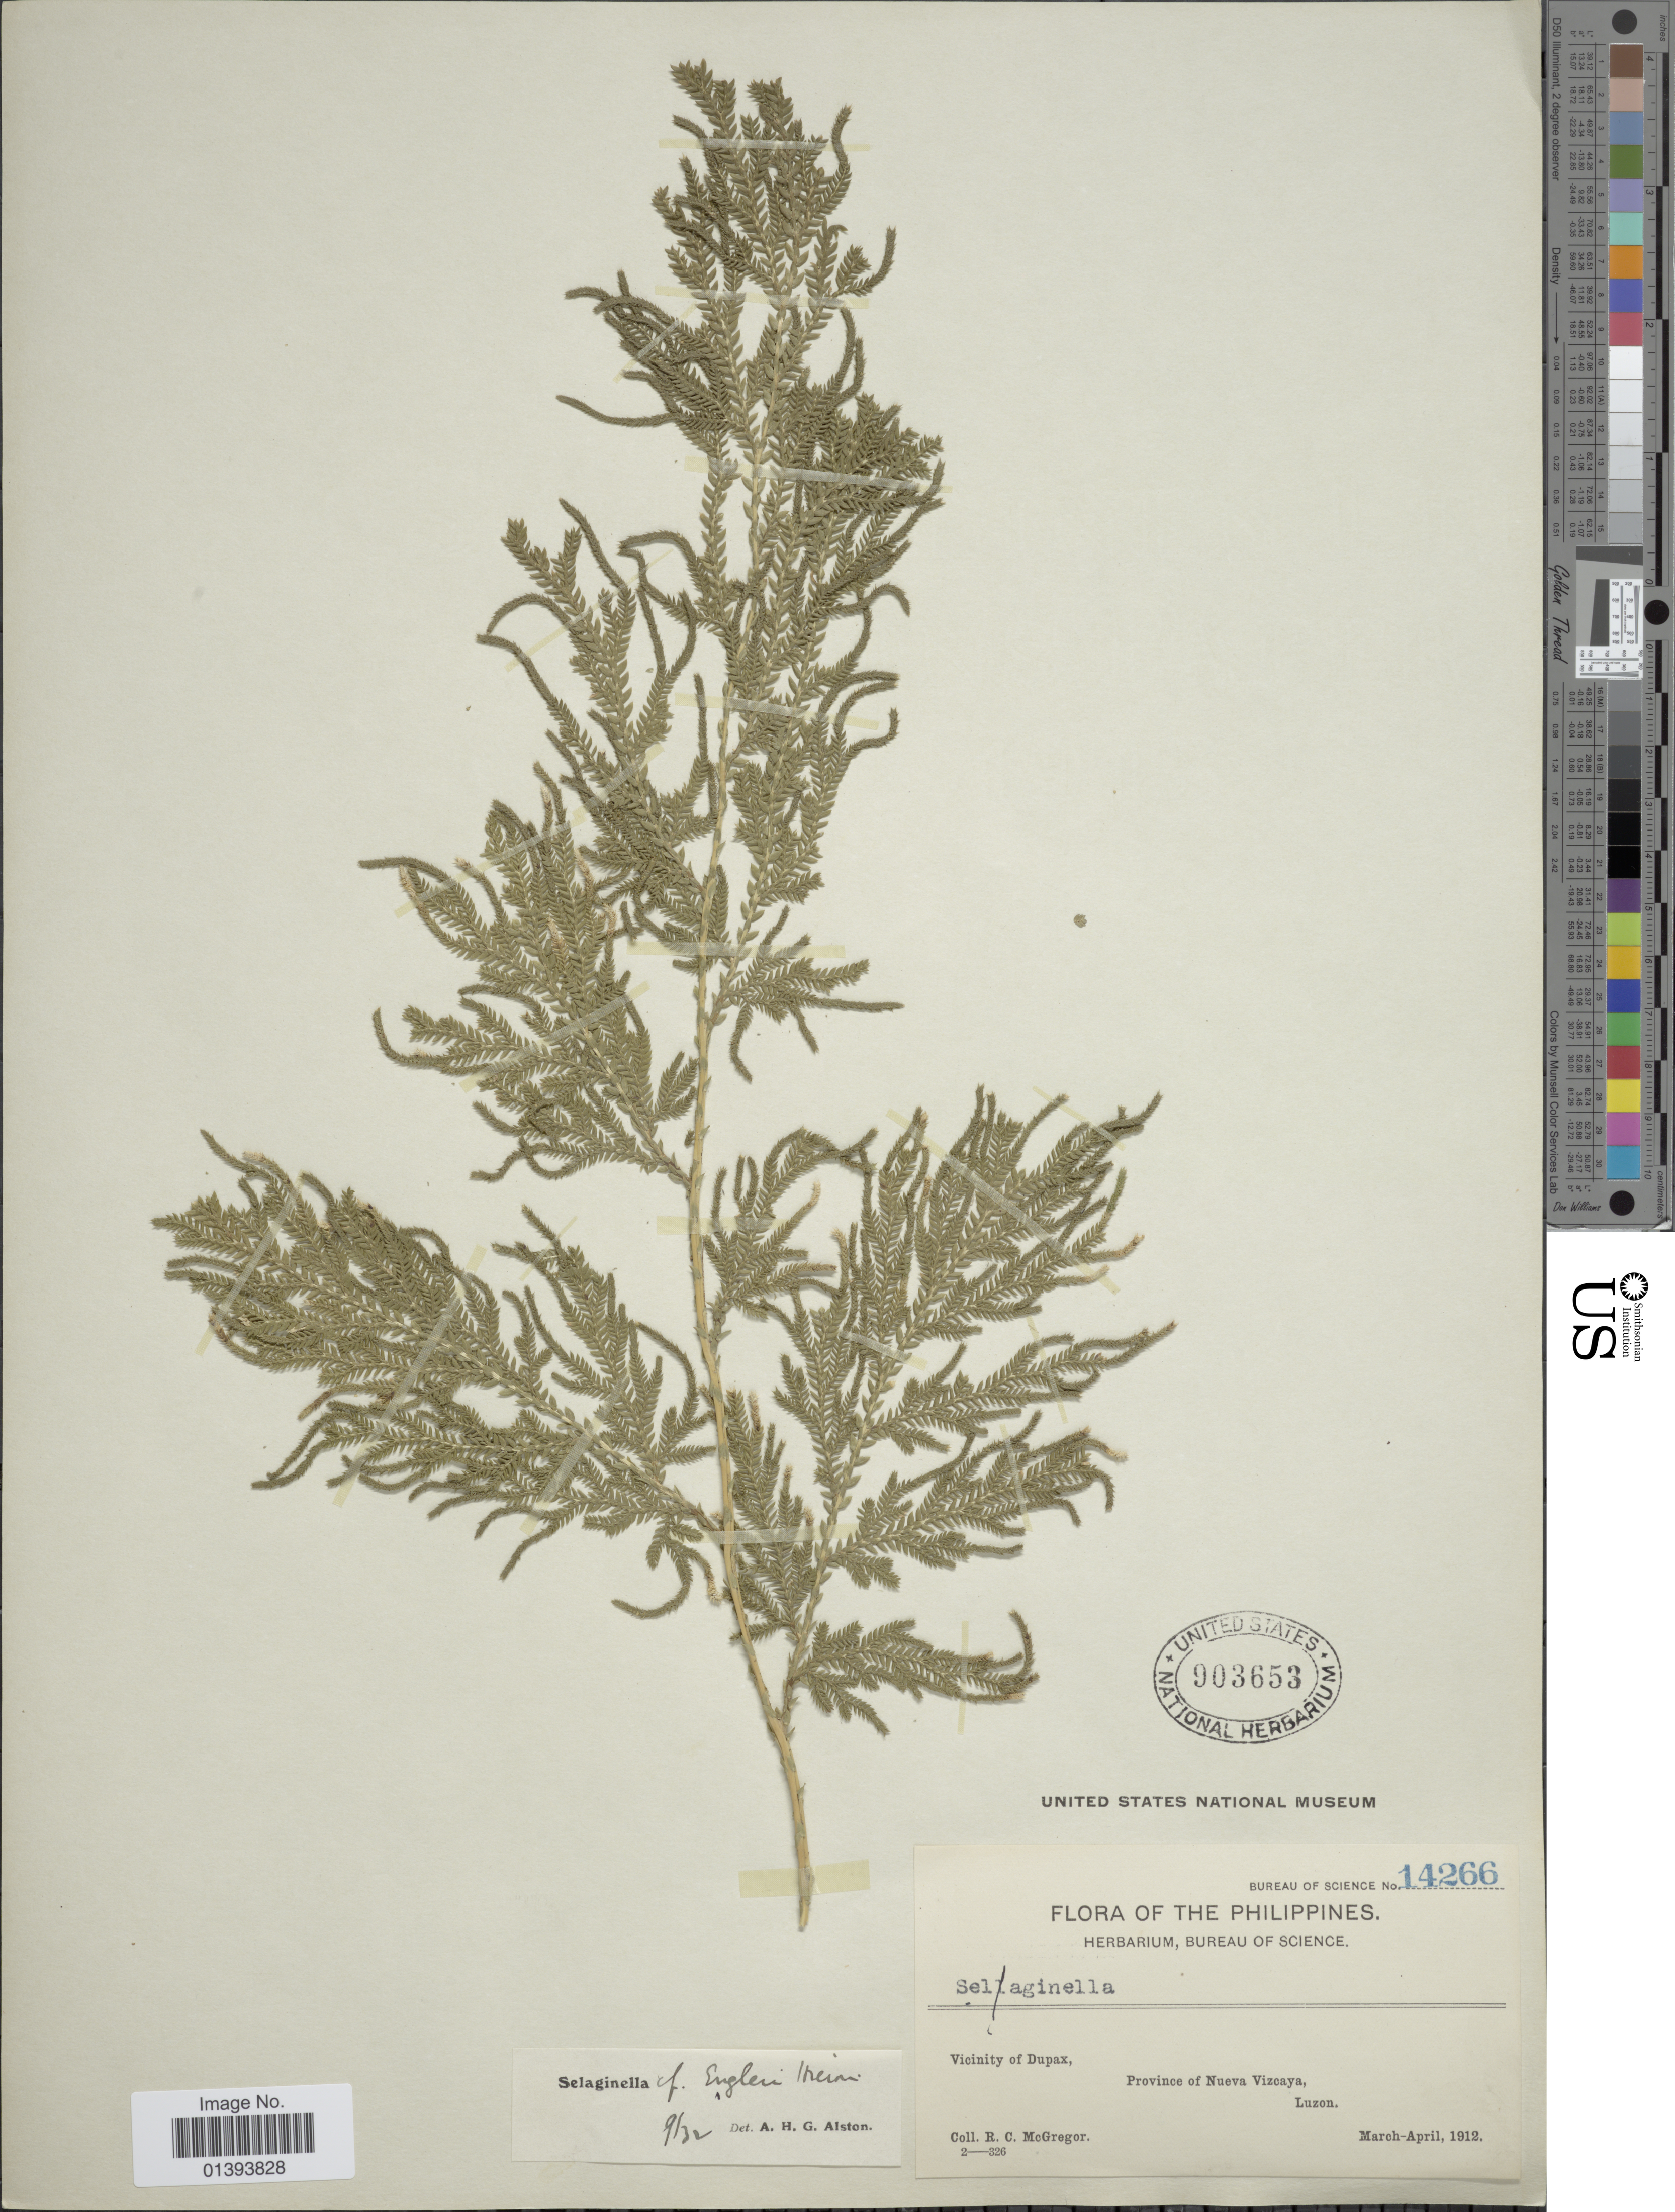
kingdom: Plantae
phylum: Tracheophyta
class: Lycopodiopsida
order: Selaginellales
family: Selaginellaceae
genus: Selaginella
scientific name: Selaginella engleri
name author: Hieron.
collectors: R. C. McGregor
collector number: Bureau of Science 14266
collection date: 1912-03/1912-04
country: Philippines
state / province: Central Luzon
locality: Vicinity of Dupax, province of Nueva Vizcaya, Luzon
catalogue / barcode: US 903653